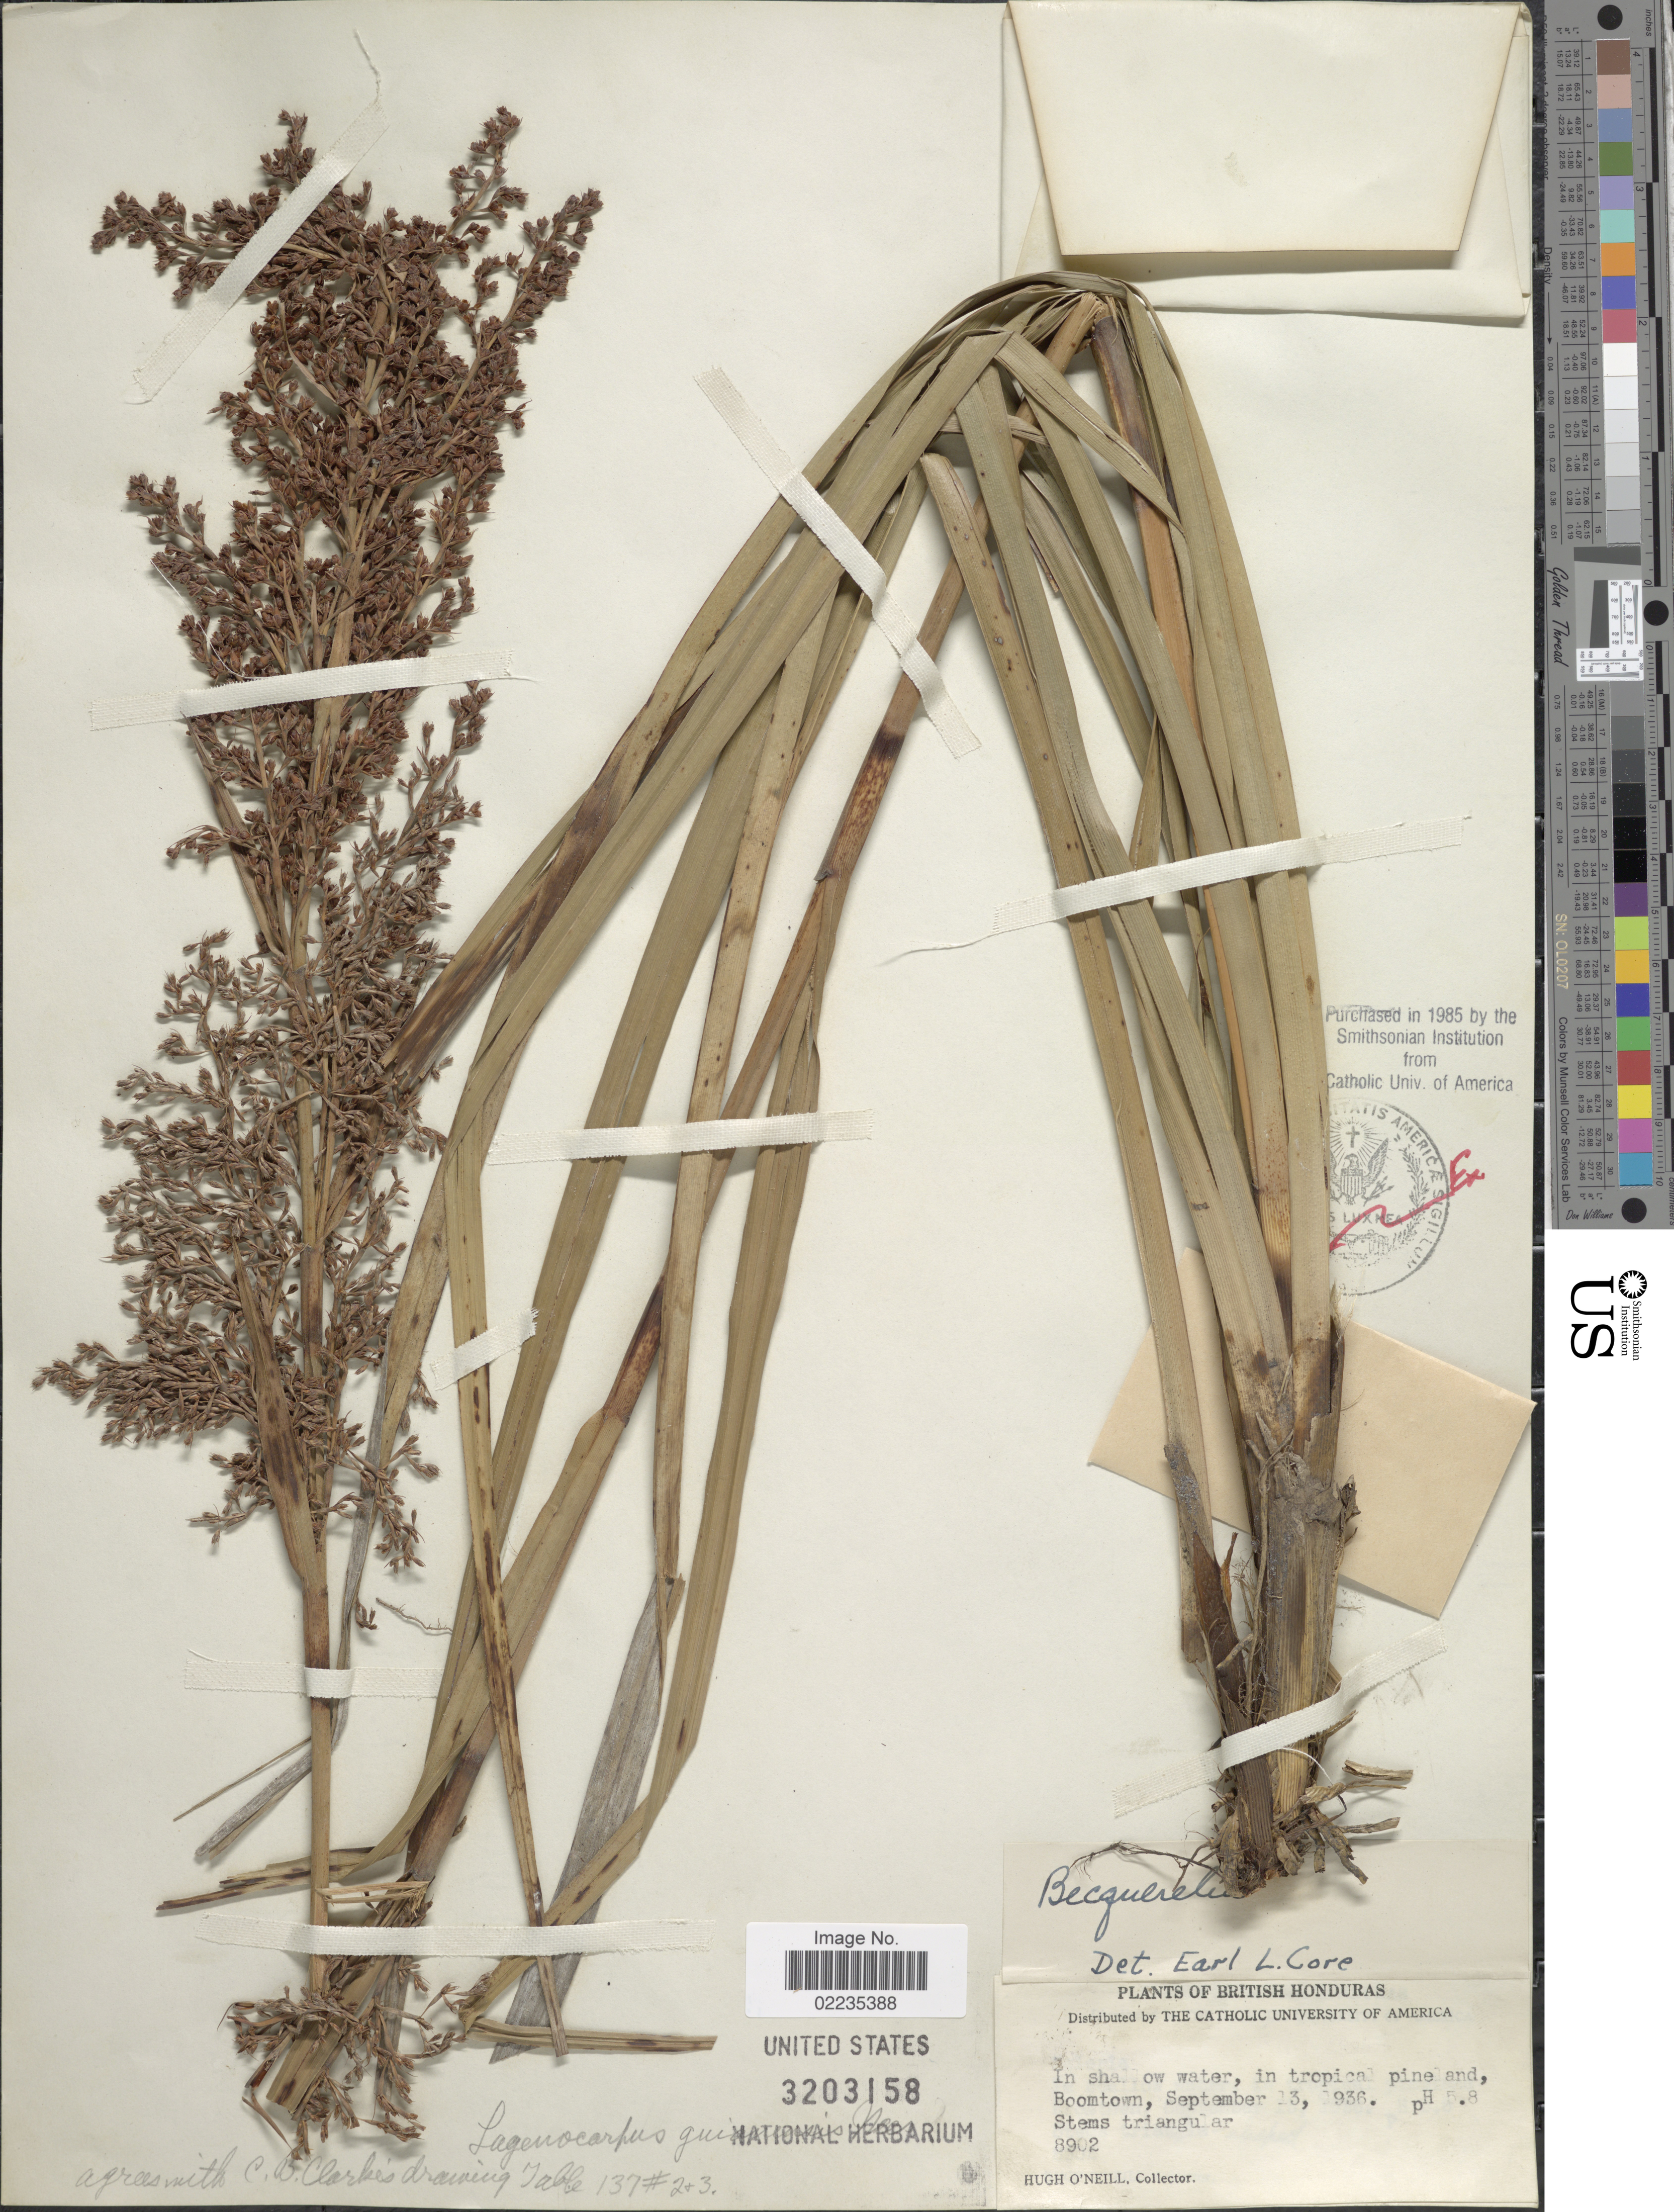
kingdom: Plantae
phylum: Tracheophyta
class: Liliopsida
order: Poales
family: Cyperaceae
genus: Lagenocarpus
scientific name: Lagenocarpus guianensis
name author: Nees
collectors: H. O'Neill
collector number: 8902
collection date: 1936-09-13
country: Belize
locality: British Honduras, Boomtown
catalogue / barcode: US 3203158